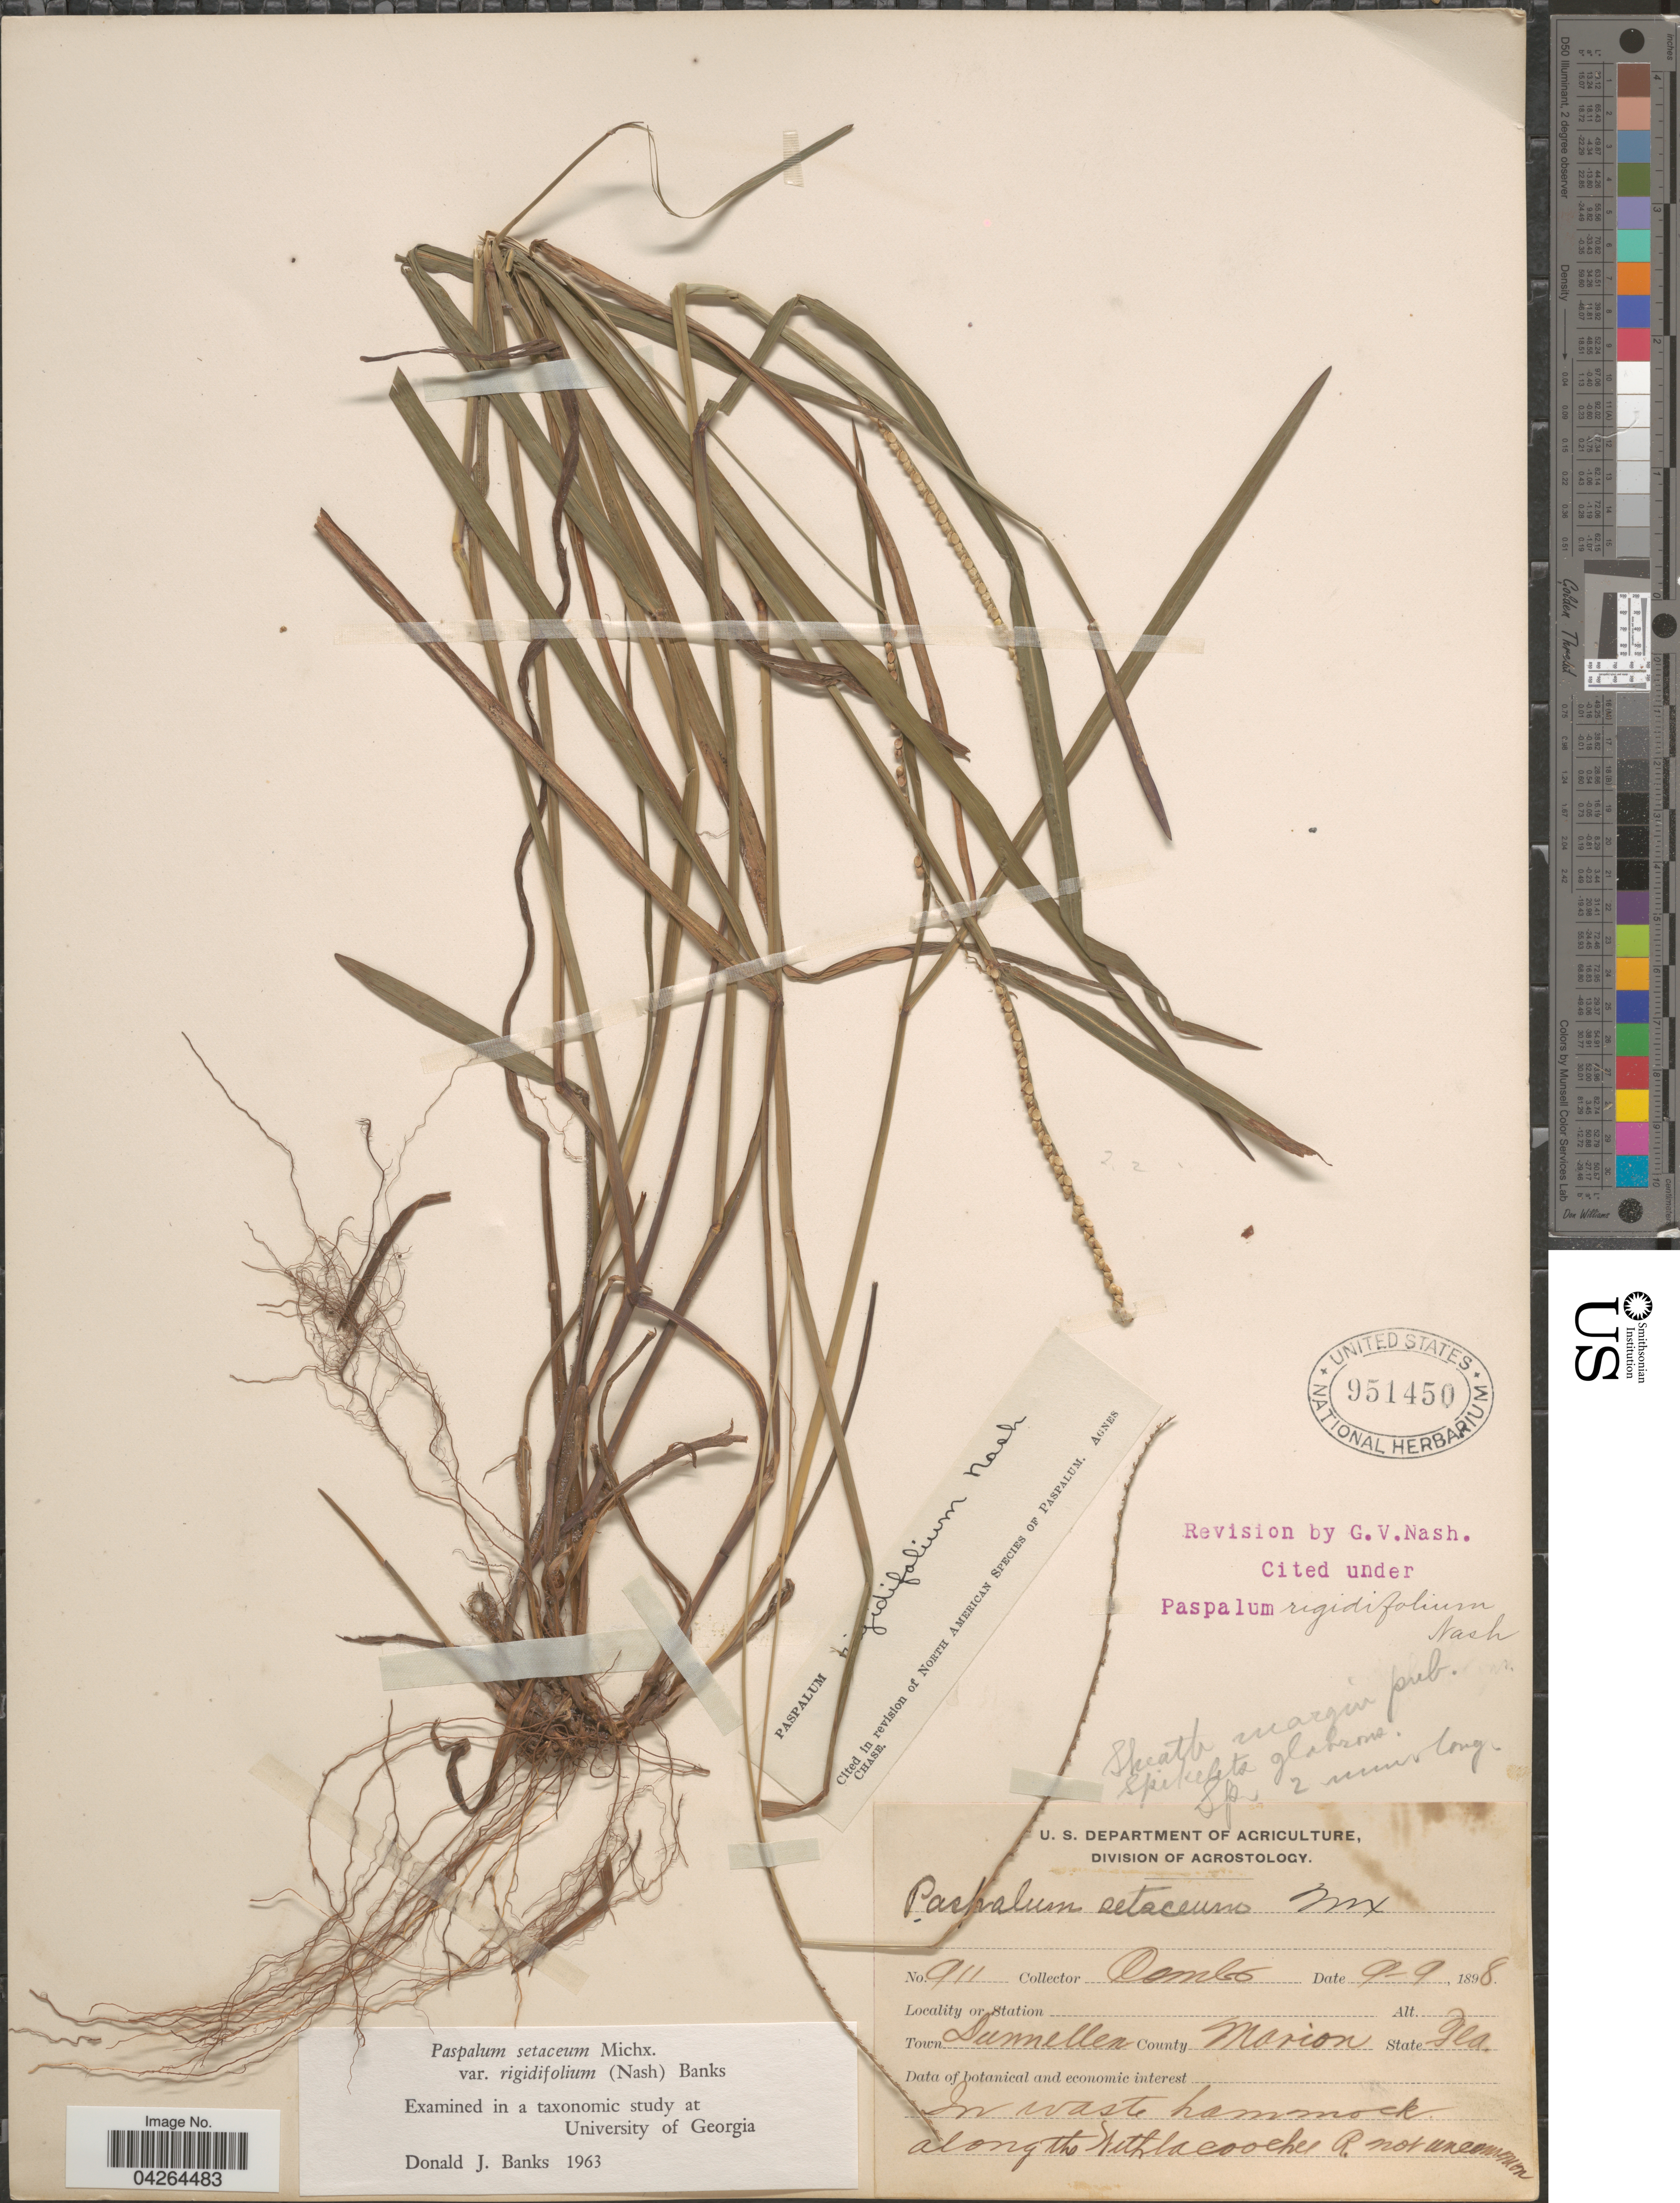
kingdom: Plantae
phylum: Tracheophyta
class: Liliopsida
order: Poales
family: Poaceae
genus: Paspalum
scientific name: Paspalum setaceum var. rigidifolium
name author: (Nash) D.J. Banks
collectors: -. Combs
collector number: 911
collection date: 1898-09-09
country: United States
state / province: Florida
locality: Town Dunnelen. County Marion. In waste hammock along the Withlacoochee R.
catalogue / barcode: US 951450